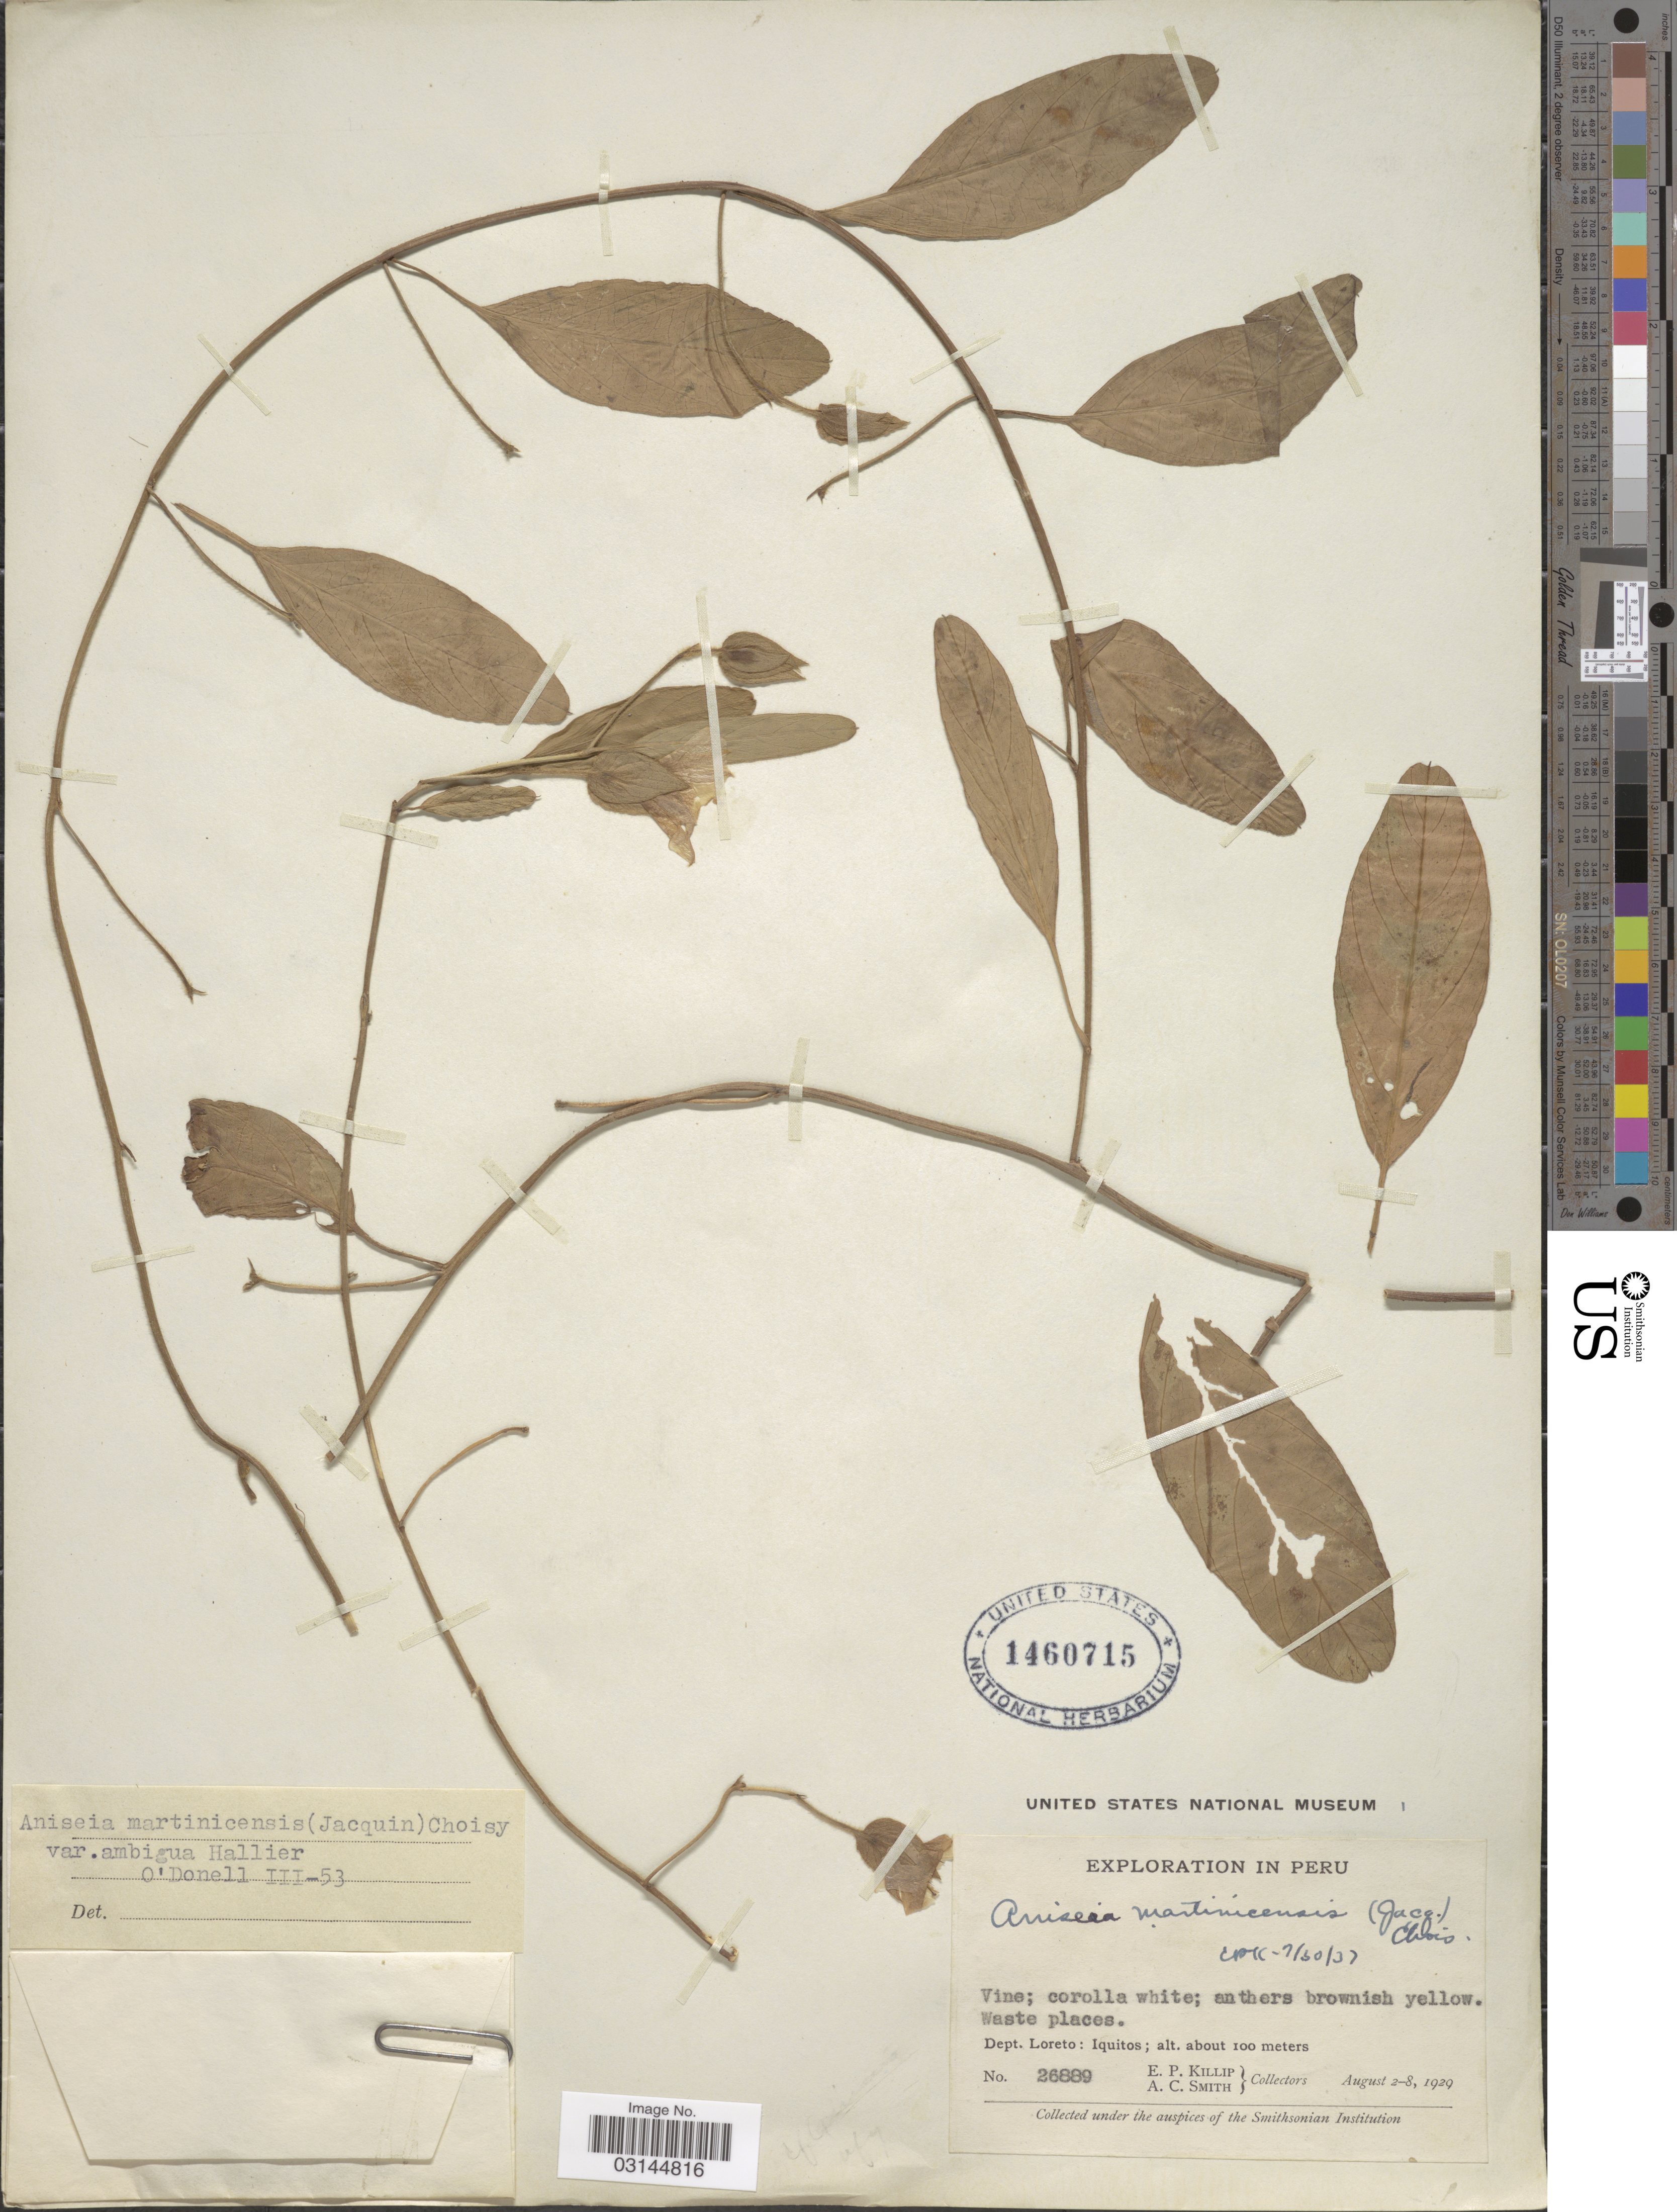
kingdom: Plantae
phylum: Tracheophyta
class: Magnoliopsida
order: Solanales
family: Convolvulaceae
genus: Aniseia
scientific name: Aniseia martinicensis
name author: (Jacq.) Choisy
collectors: E. P. Killip & A. C. Smith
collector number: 26889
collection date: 1929-08-02/1929-08-08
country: Peru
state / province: Loreto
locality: Dept. Loreto: Iquitos.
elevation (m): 100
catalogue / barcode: US 1460715